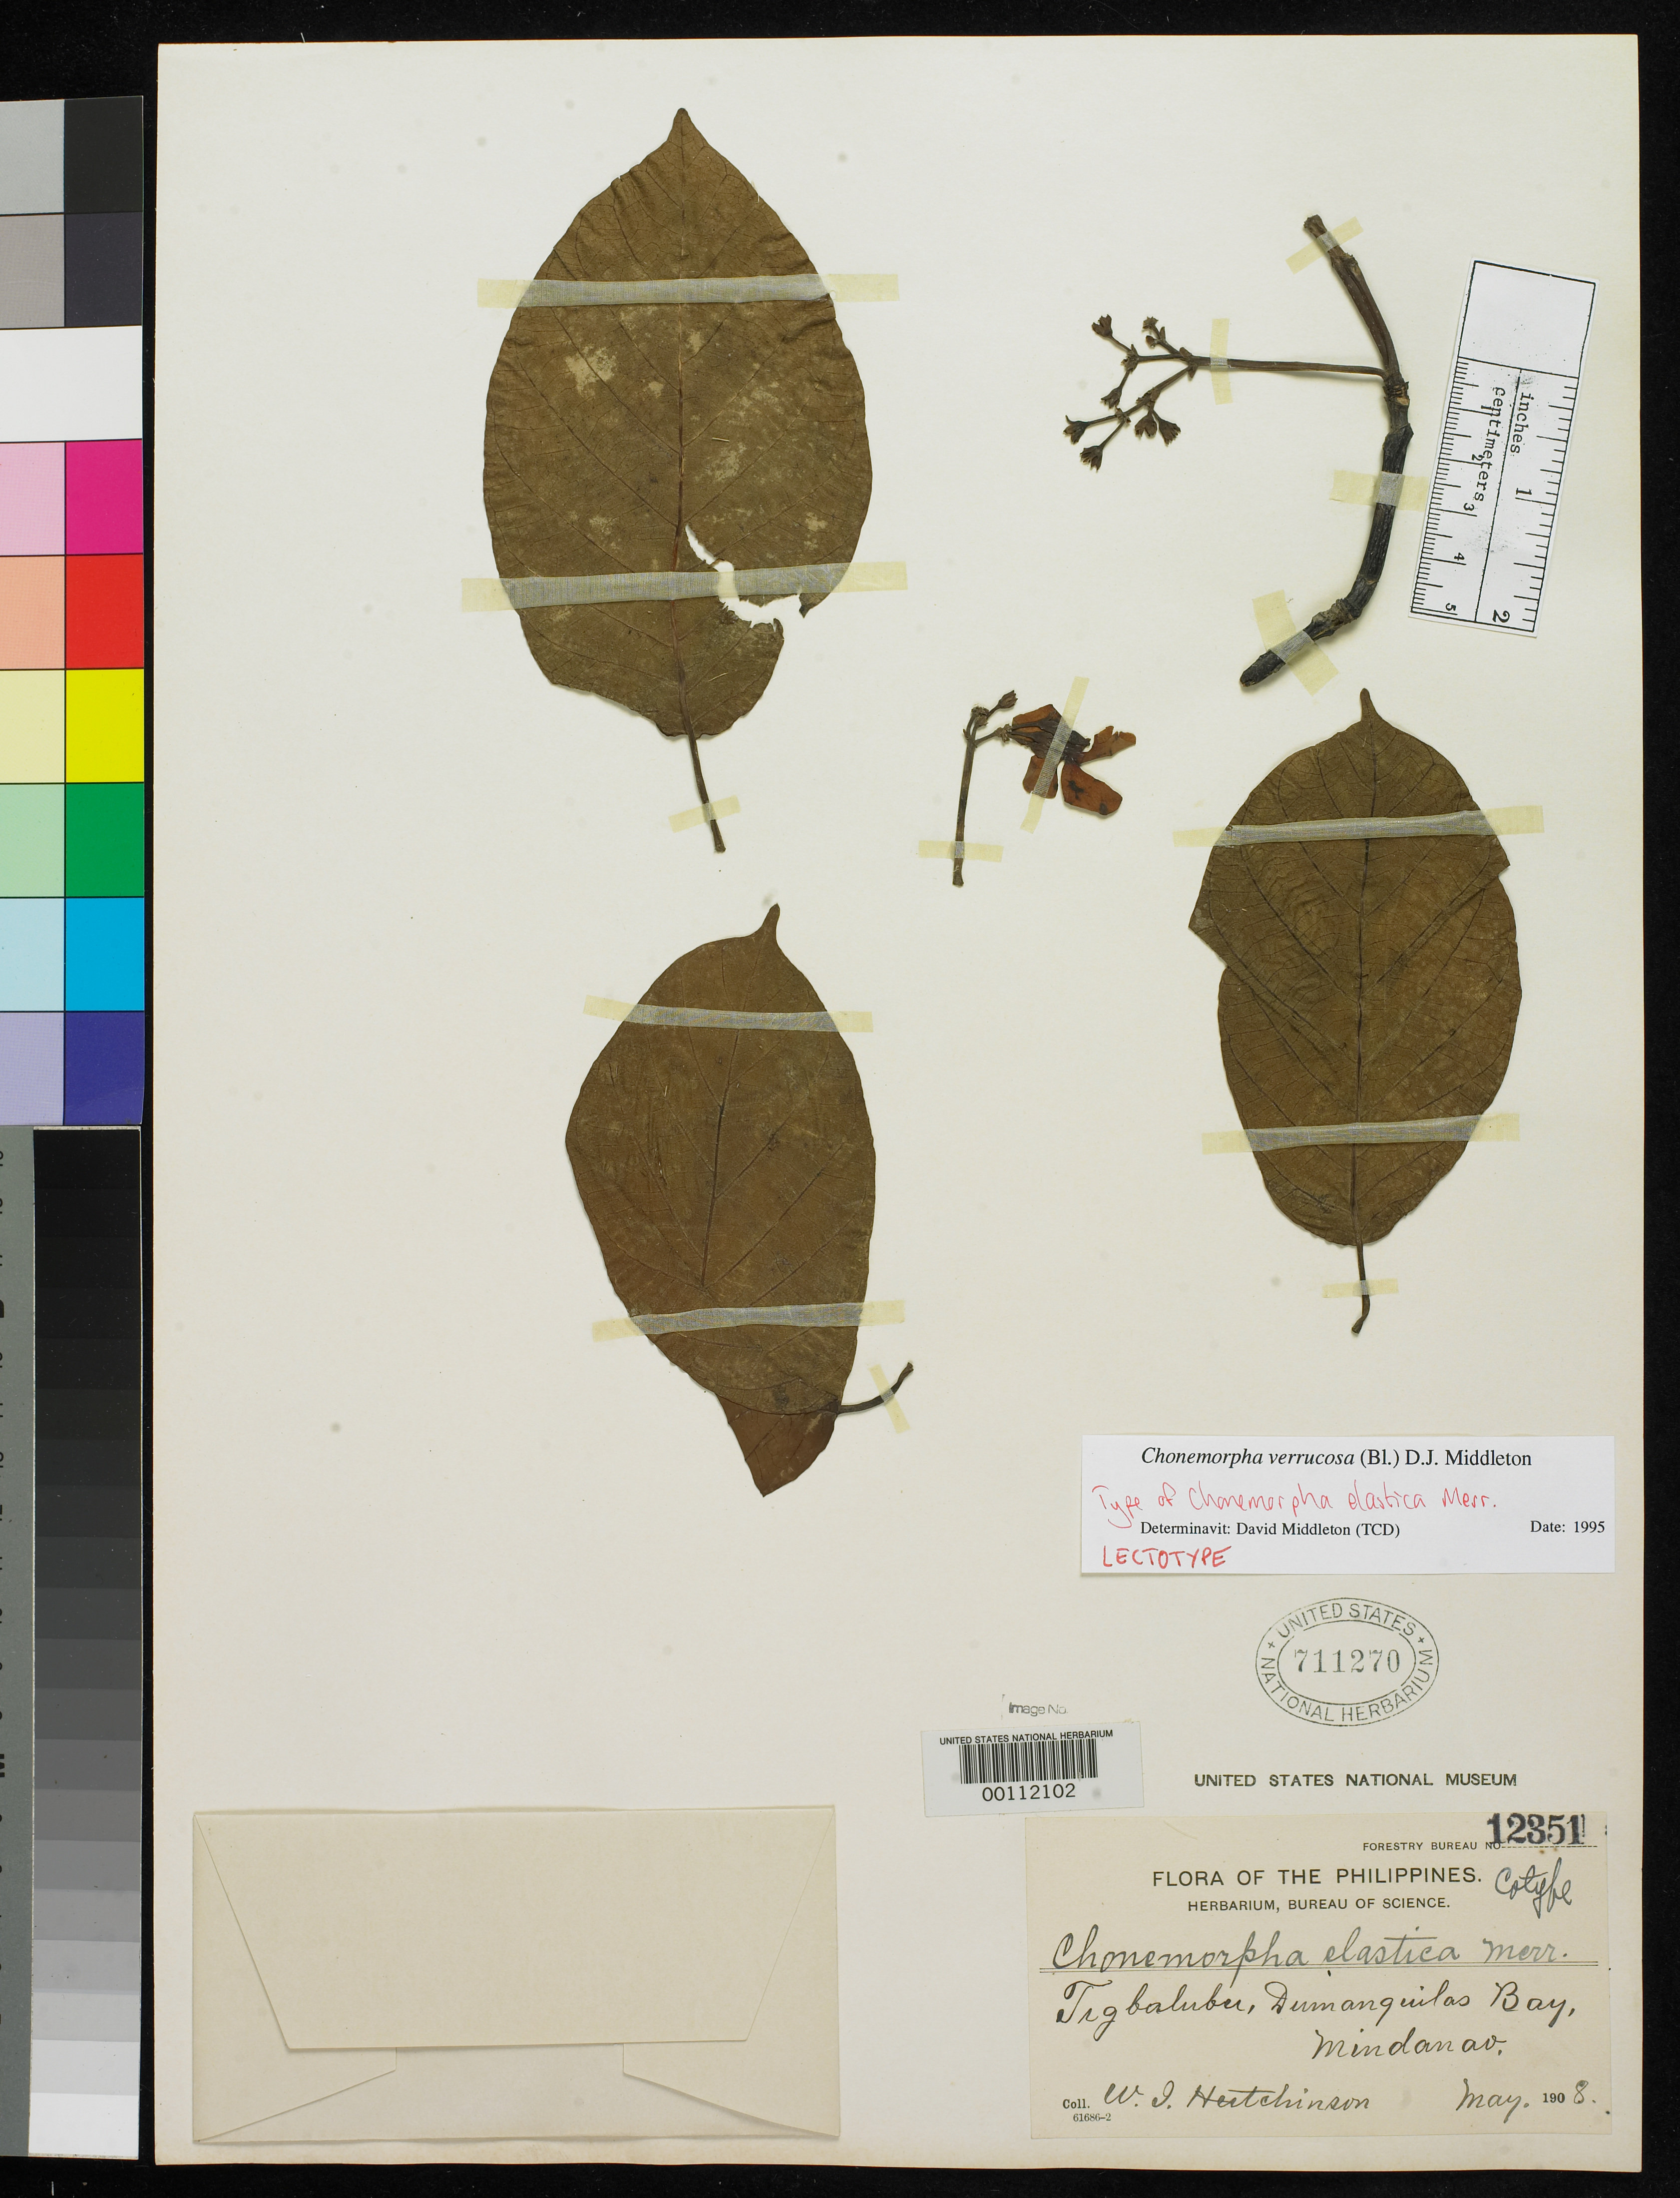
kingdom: Plantae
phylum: Tracheophyta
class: Magnoliopsida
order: Gentianales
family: Apocynaceae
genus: Chonemorpha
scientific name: Chonemorpha elastica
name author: Merr.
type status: Isotype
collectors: W. I. Hutchinson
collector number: Bur. Sci. 12351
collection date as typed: May 1908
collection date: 1908-05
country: Philippines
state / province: Zamboanga Peninsula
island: Mindanao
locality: Dumanquilas Bay, Tigbalubu.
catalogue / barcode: US 711270